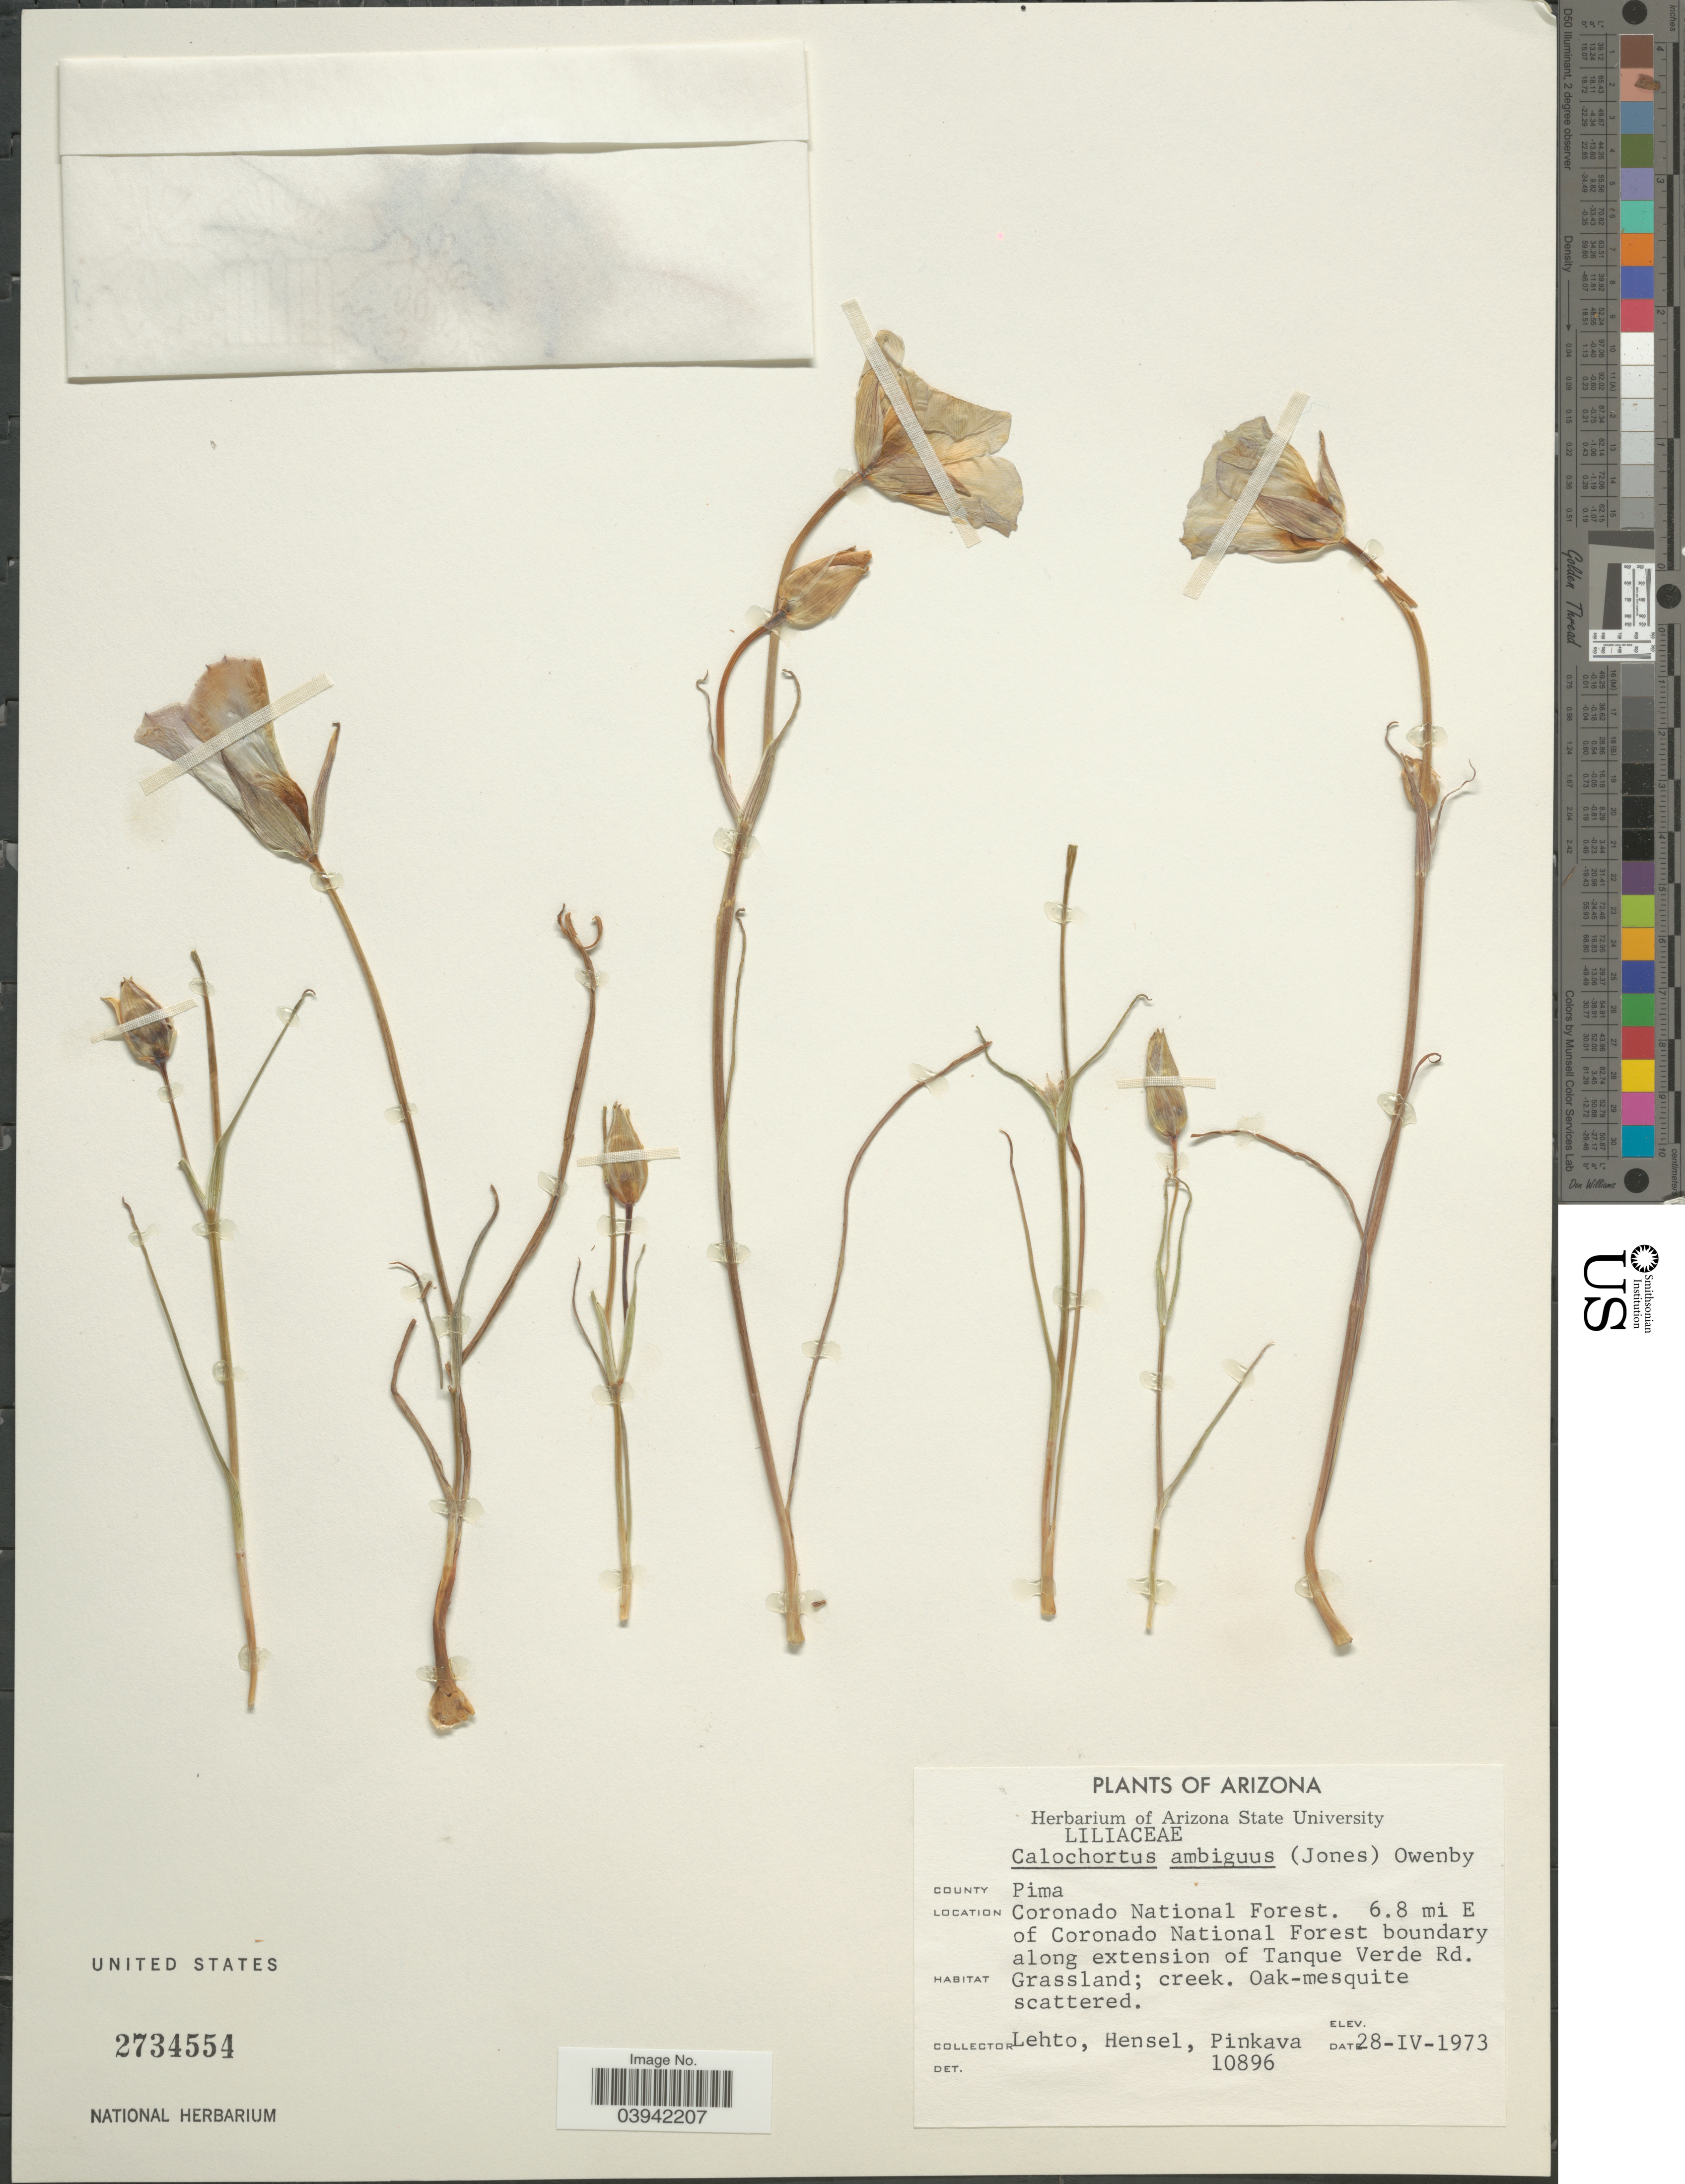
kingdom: Plantae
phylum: Tracheophyta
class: Liliopsida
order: Liliales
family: Liliaceae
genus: Calochortus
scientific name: Calochortus ambiguus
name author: (M.E. Jones) Ownbey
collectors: -. Lehto, -. Hensel & -. Pinkava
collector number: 10896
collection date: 1973-04-28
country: United States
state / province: Arizona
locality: County Pima. Coronado National Forest. 6.8 mi E of Coronado National Forest boundary along extension of Tanque Verde Rd. Grassland.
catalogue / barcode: US 2734554